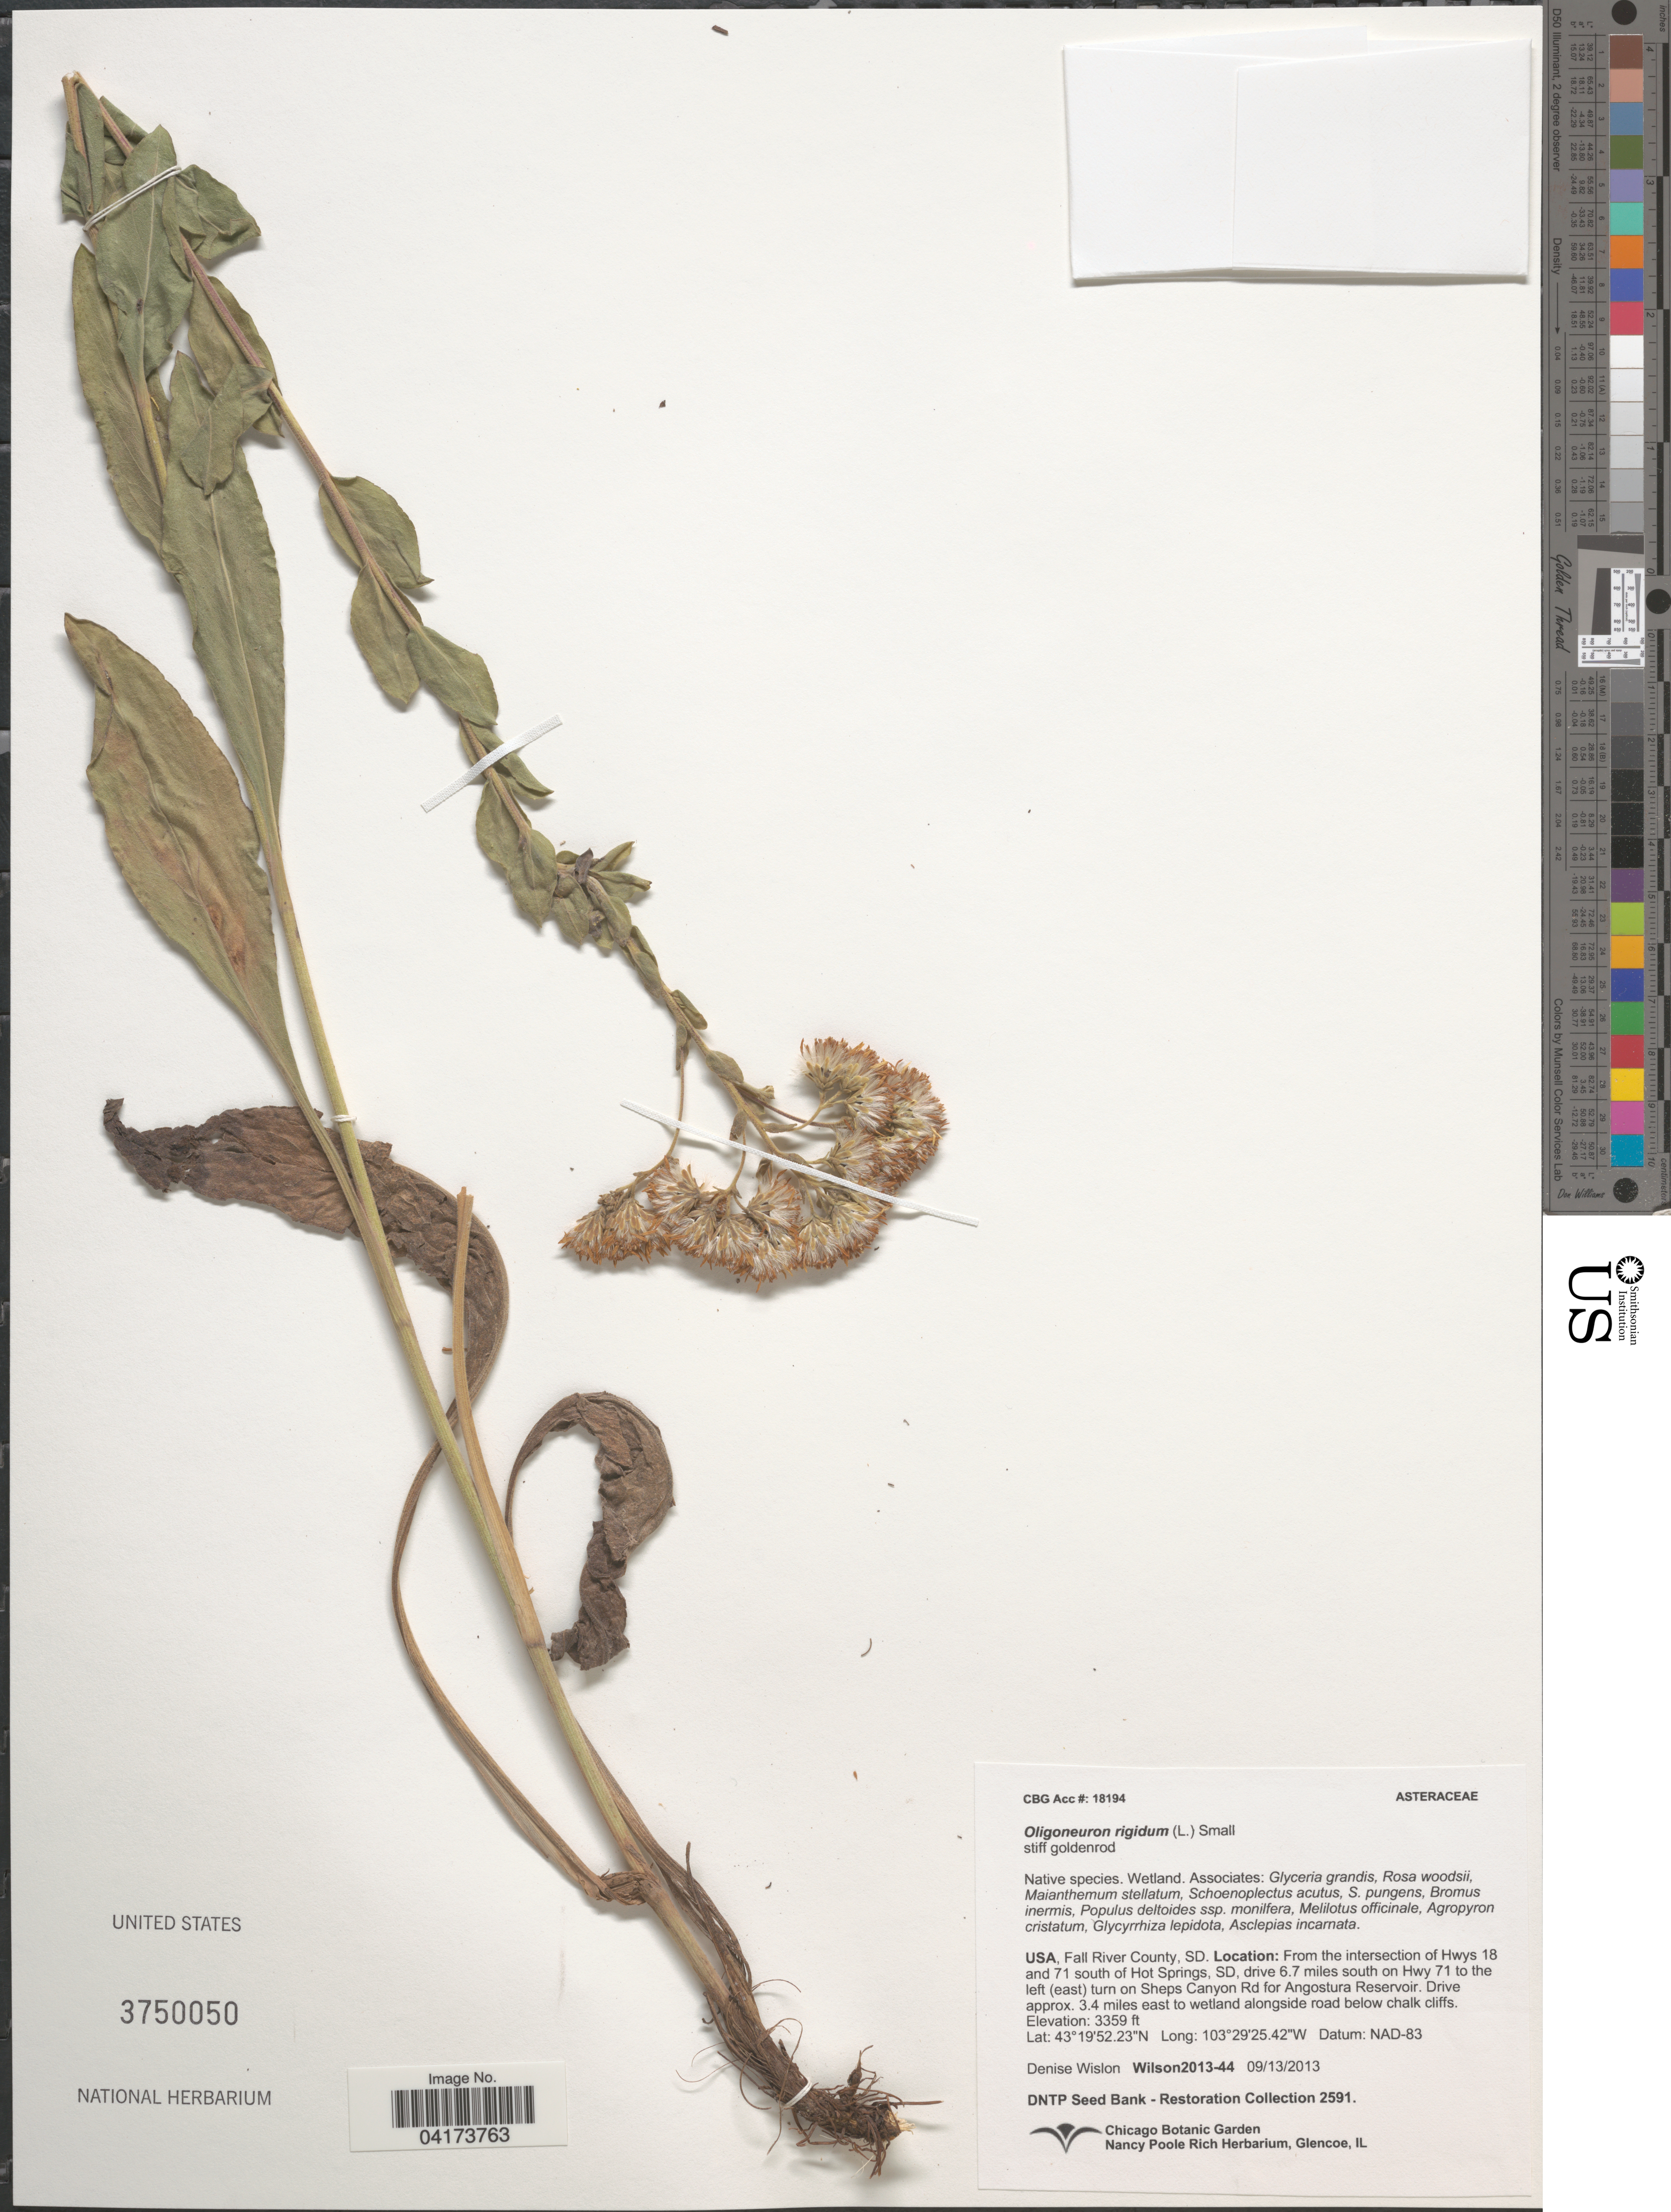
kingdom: Plantae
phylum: Tracheophyta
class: Magnoliopsida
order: Asterales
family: Asteraceae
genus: Oligoneuron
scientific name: Oligoneuron rigidum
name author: (L.) Small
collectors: D. Wilson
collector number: Wilson2013-44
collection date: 2013-09-13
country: United States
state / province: South Dakota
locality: Fall River County. From the intersection of Hwys 18 and 71 south of Hot Springs, SD, drive 6.7 miles south on Hwy 71 to the left (east) turn on Sheps Canyon Rd for Angostura Reservoir. Drive approx. 3.4 miles east to wetland alongside road below chalk cliffs.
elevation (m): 1024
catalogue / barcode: US 3750050